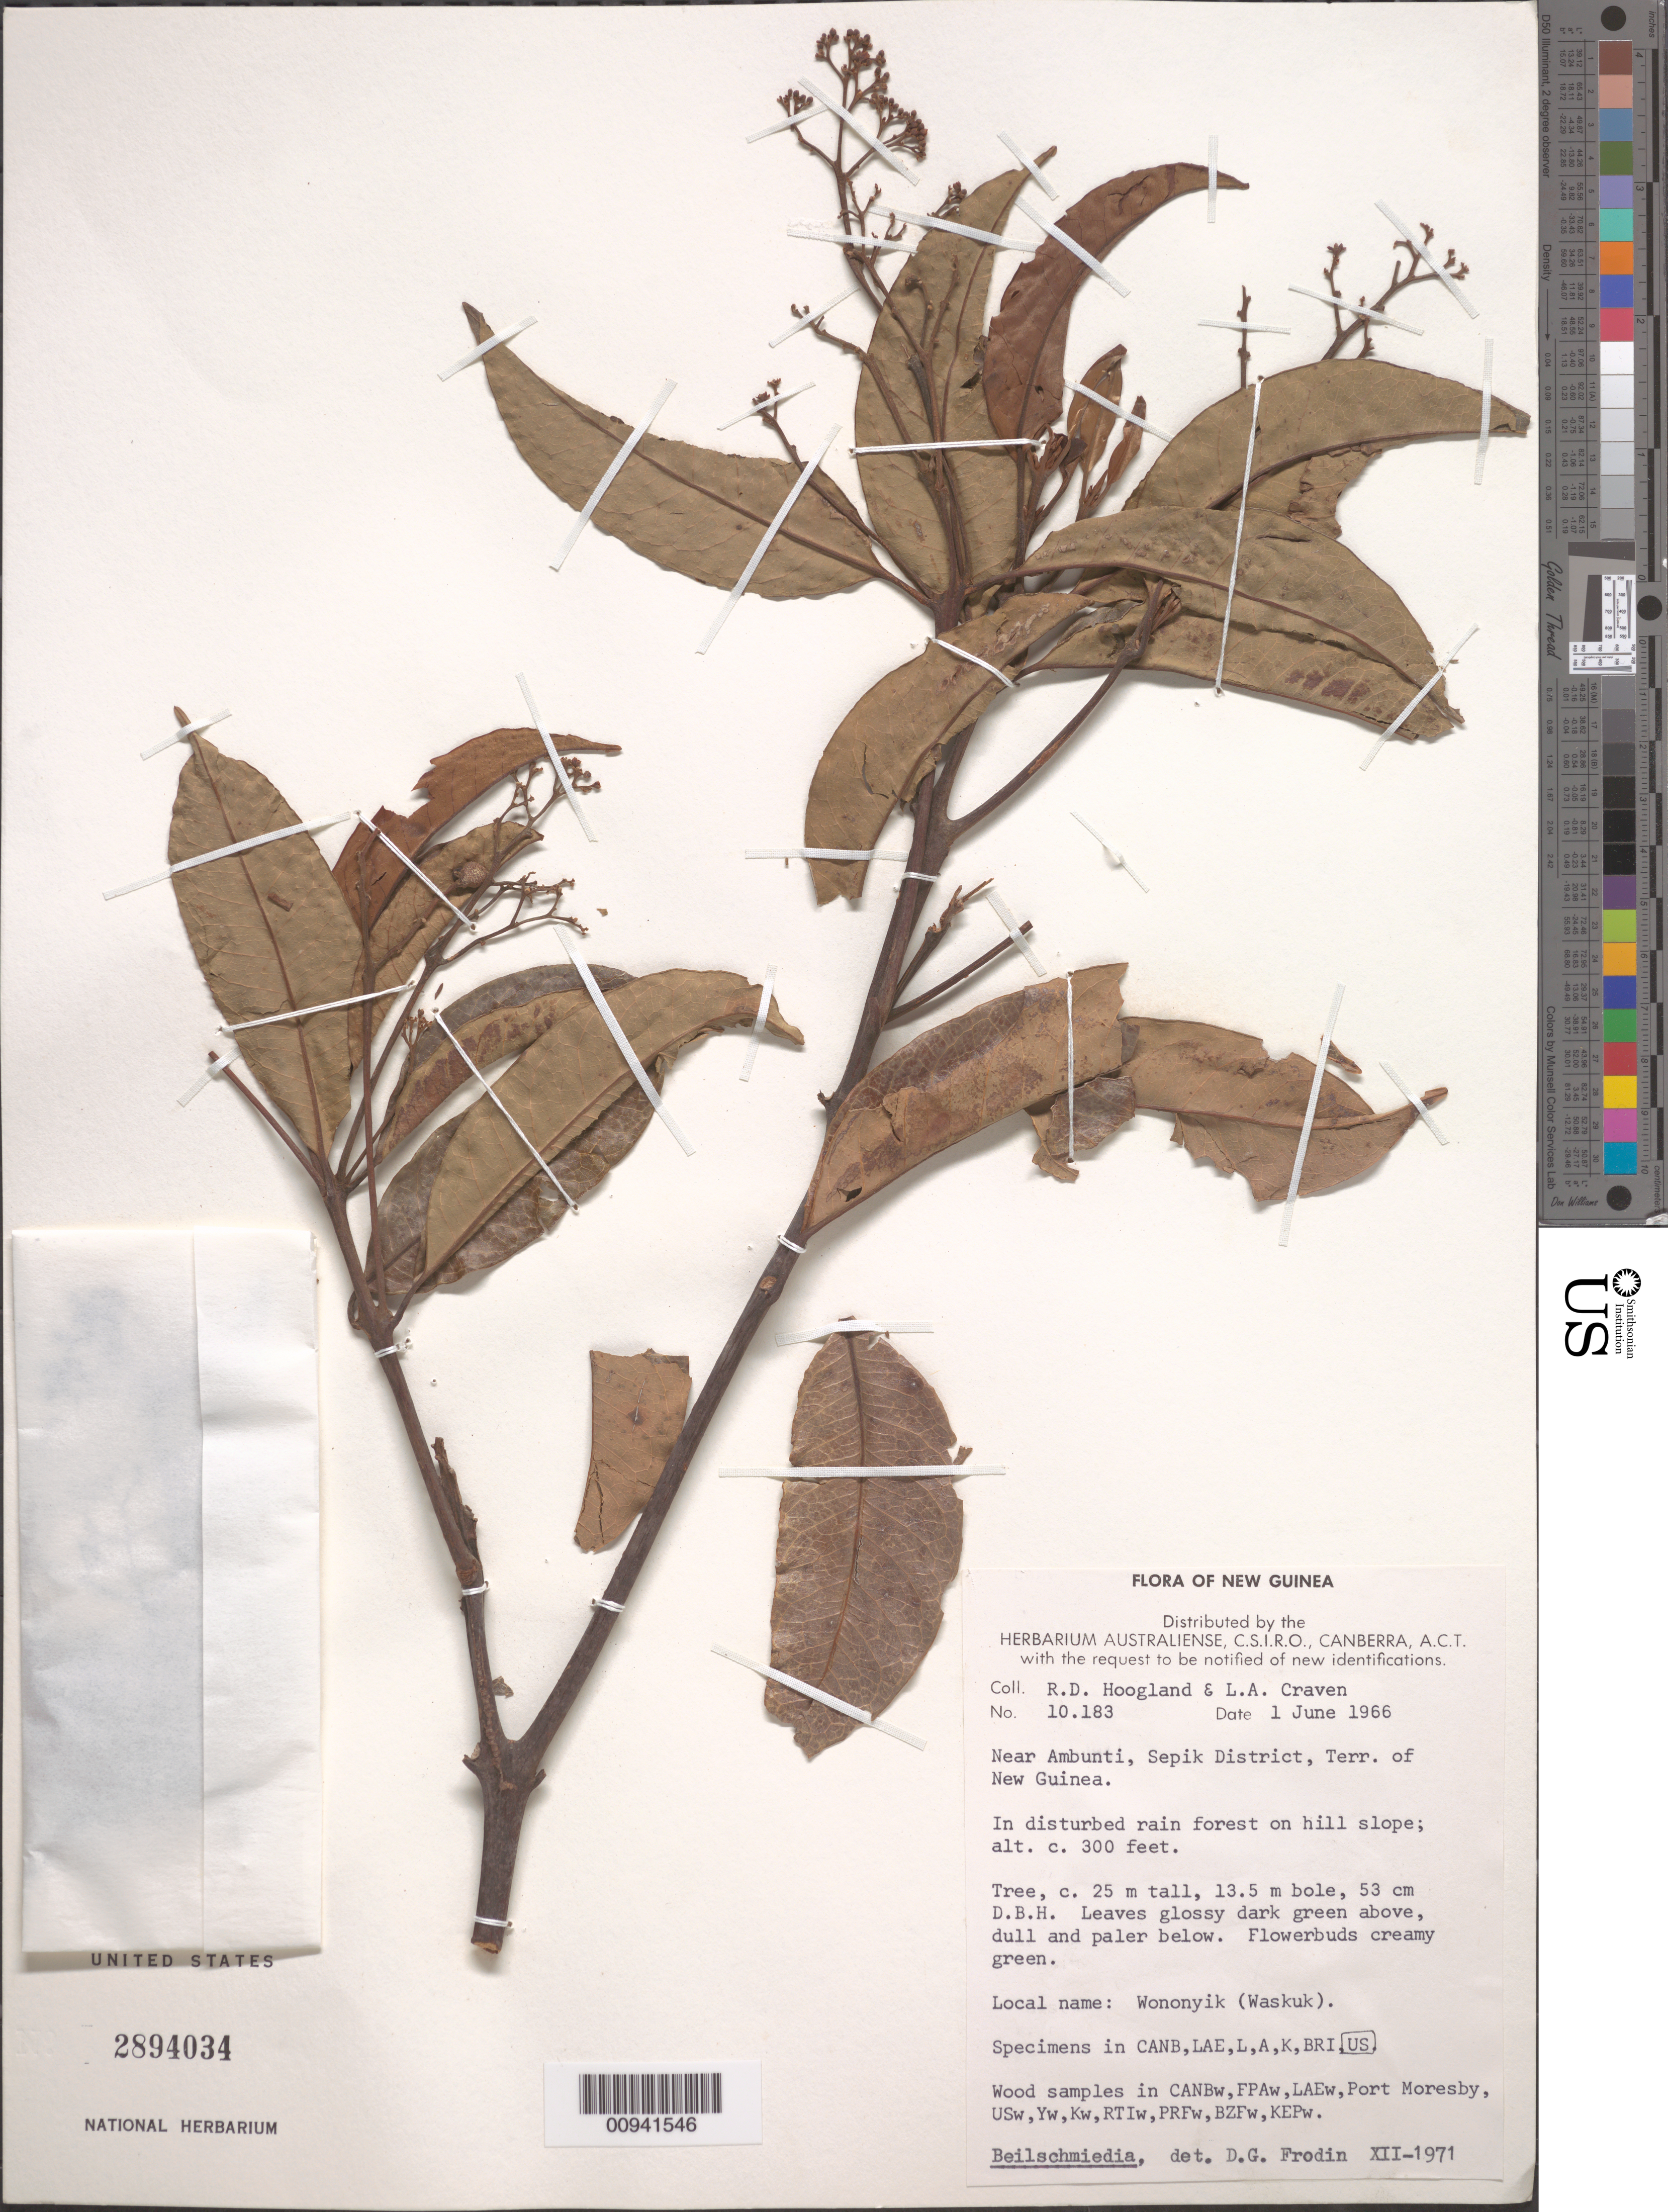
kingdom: Plantae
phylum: Tracheophyta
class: Magnoliopsida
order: Laurales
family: Lauraceae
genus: Beilschmiedia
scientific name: Beilschmiedia sp.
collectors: R. D. Hoogland & L. A. Craven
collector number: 10183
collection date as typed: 01 Jun 1966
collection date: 1966-06-01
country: Papua New Guinea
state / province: Sepik District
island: New Guinea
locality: Near Ambunti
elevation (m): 91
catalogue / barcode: US 2894034